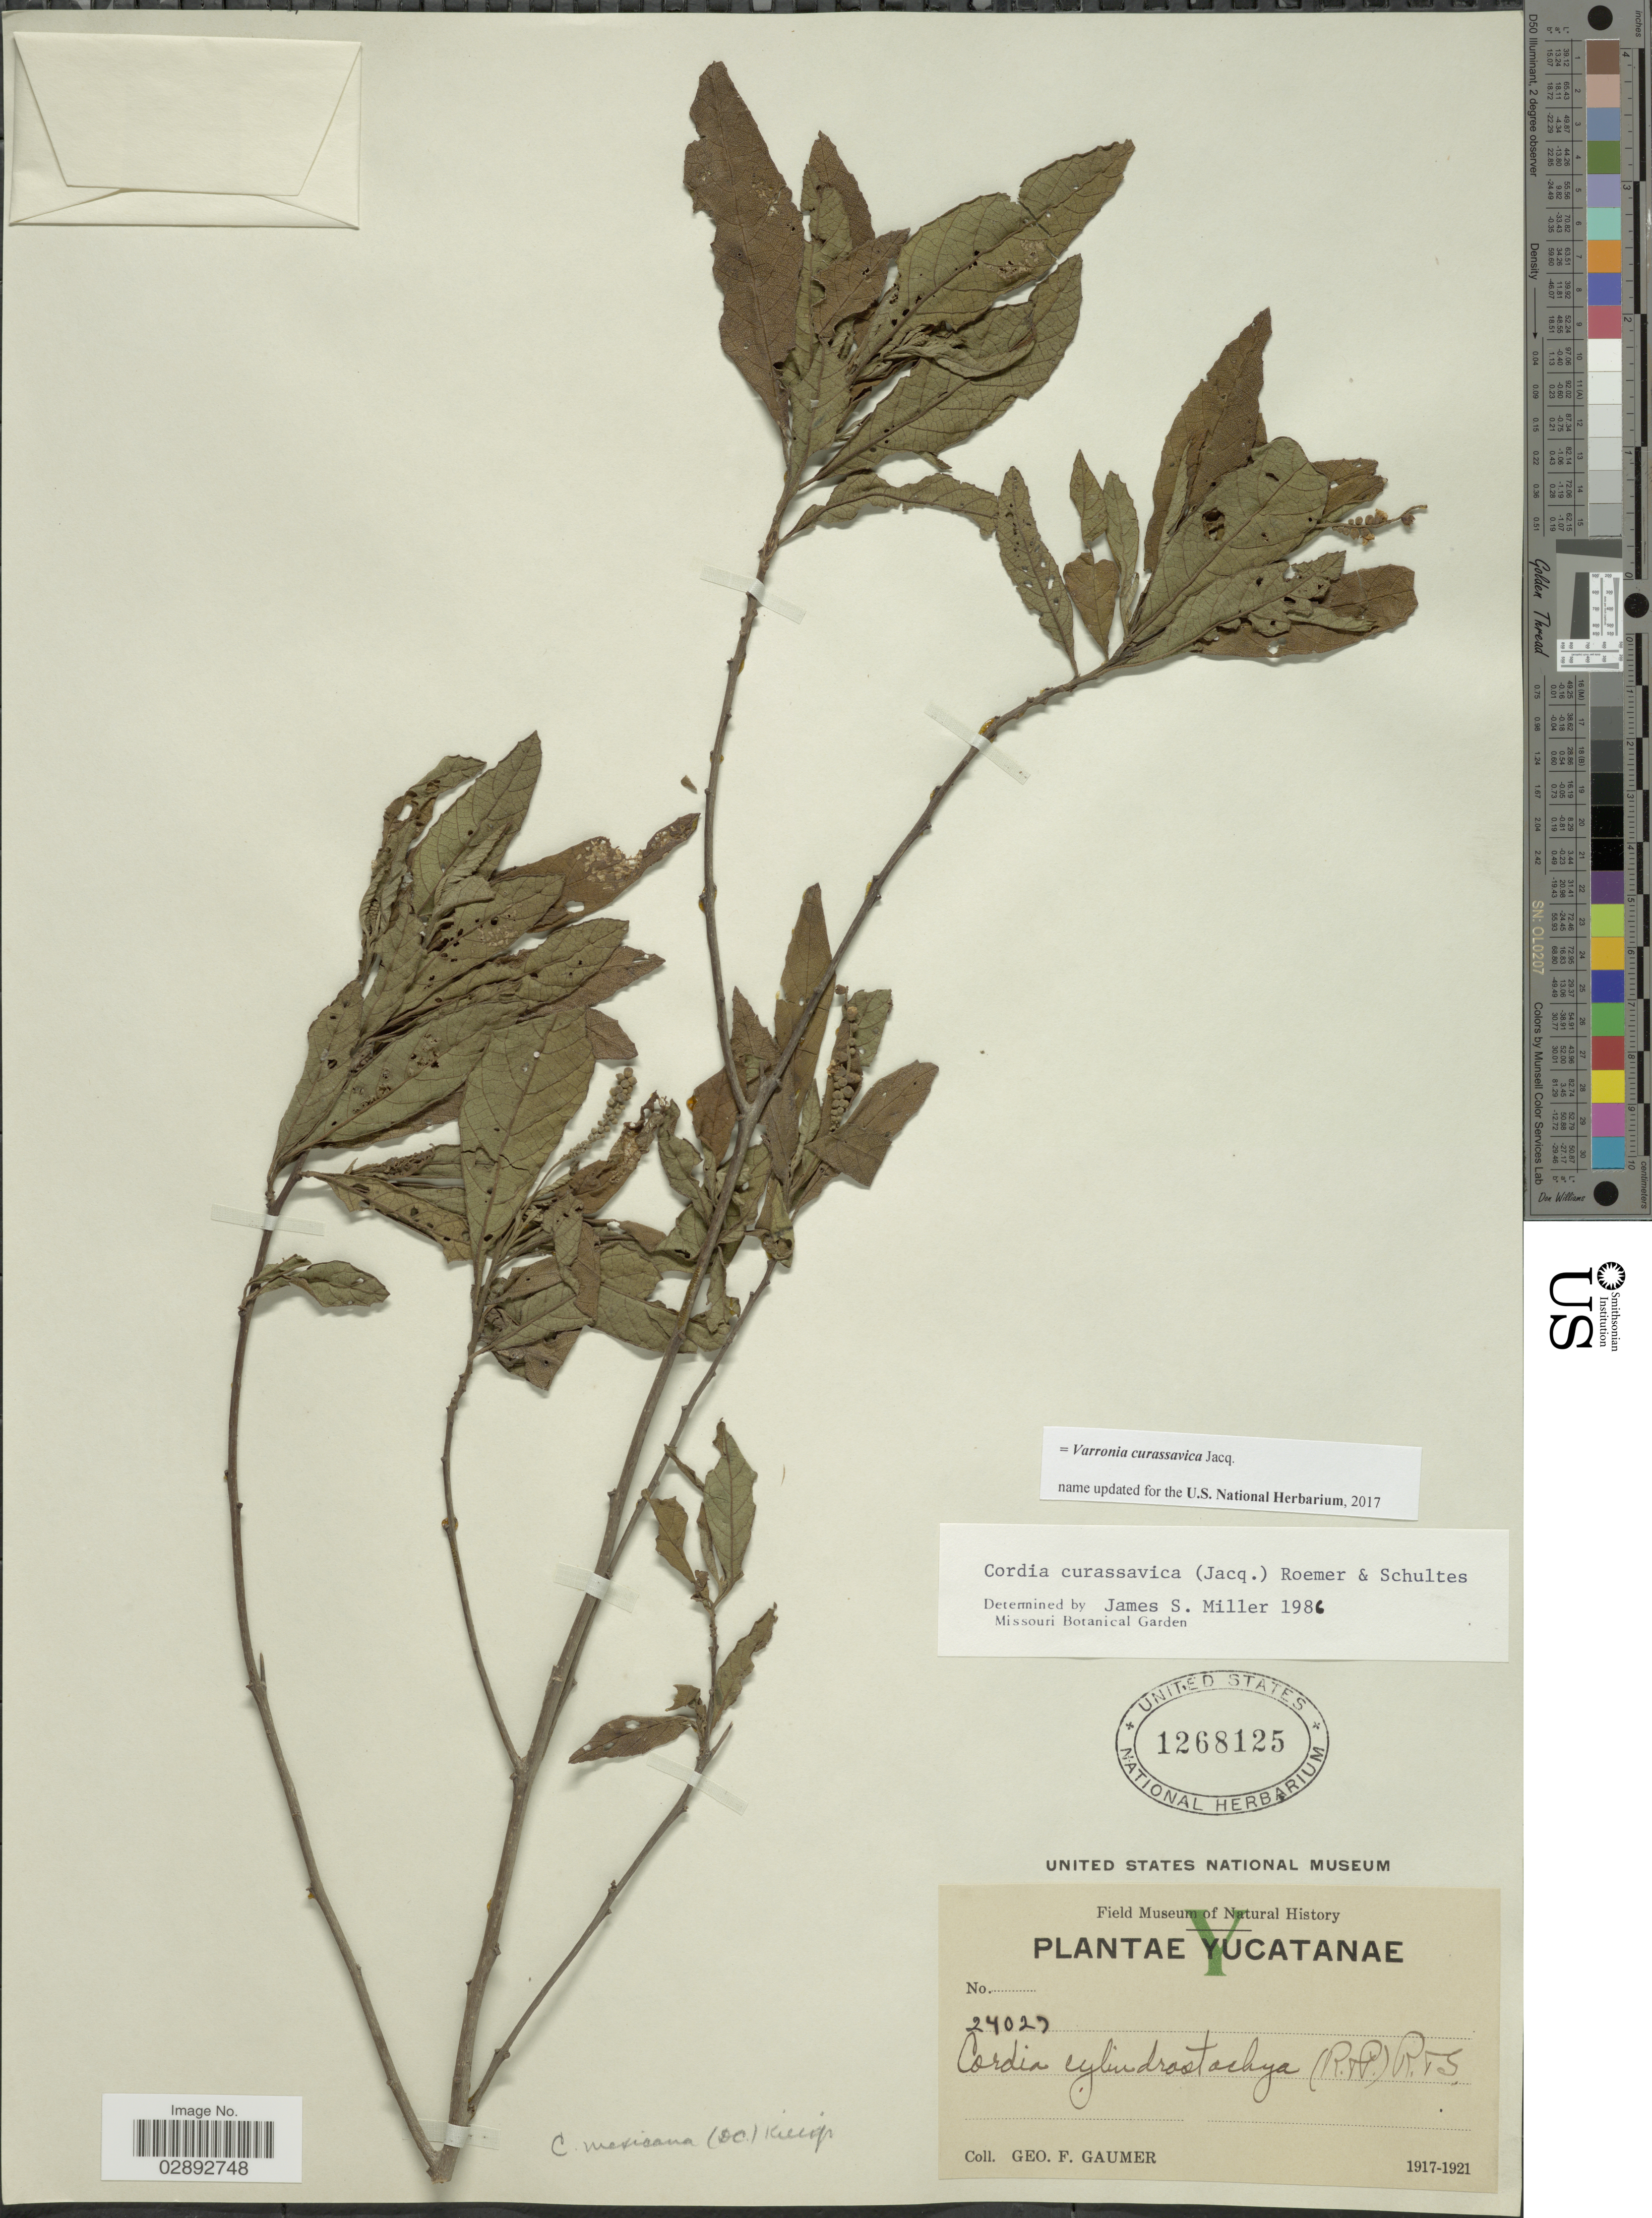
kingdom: Plantae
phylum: Tracheophyta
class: Magnoliopsida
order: Boraginales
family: Cordiaceae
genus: Varronia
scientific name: Varronia curassavica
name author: Jacq.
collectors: G. F. Gaumer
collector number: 24027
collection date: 1917/1921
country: Mexico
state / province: Yucatán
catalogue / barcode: US 1268125